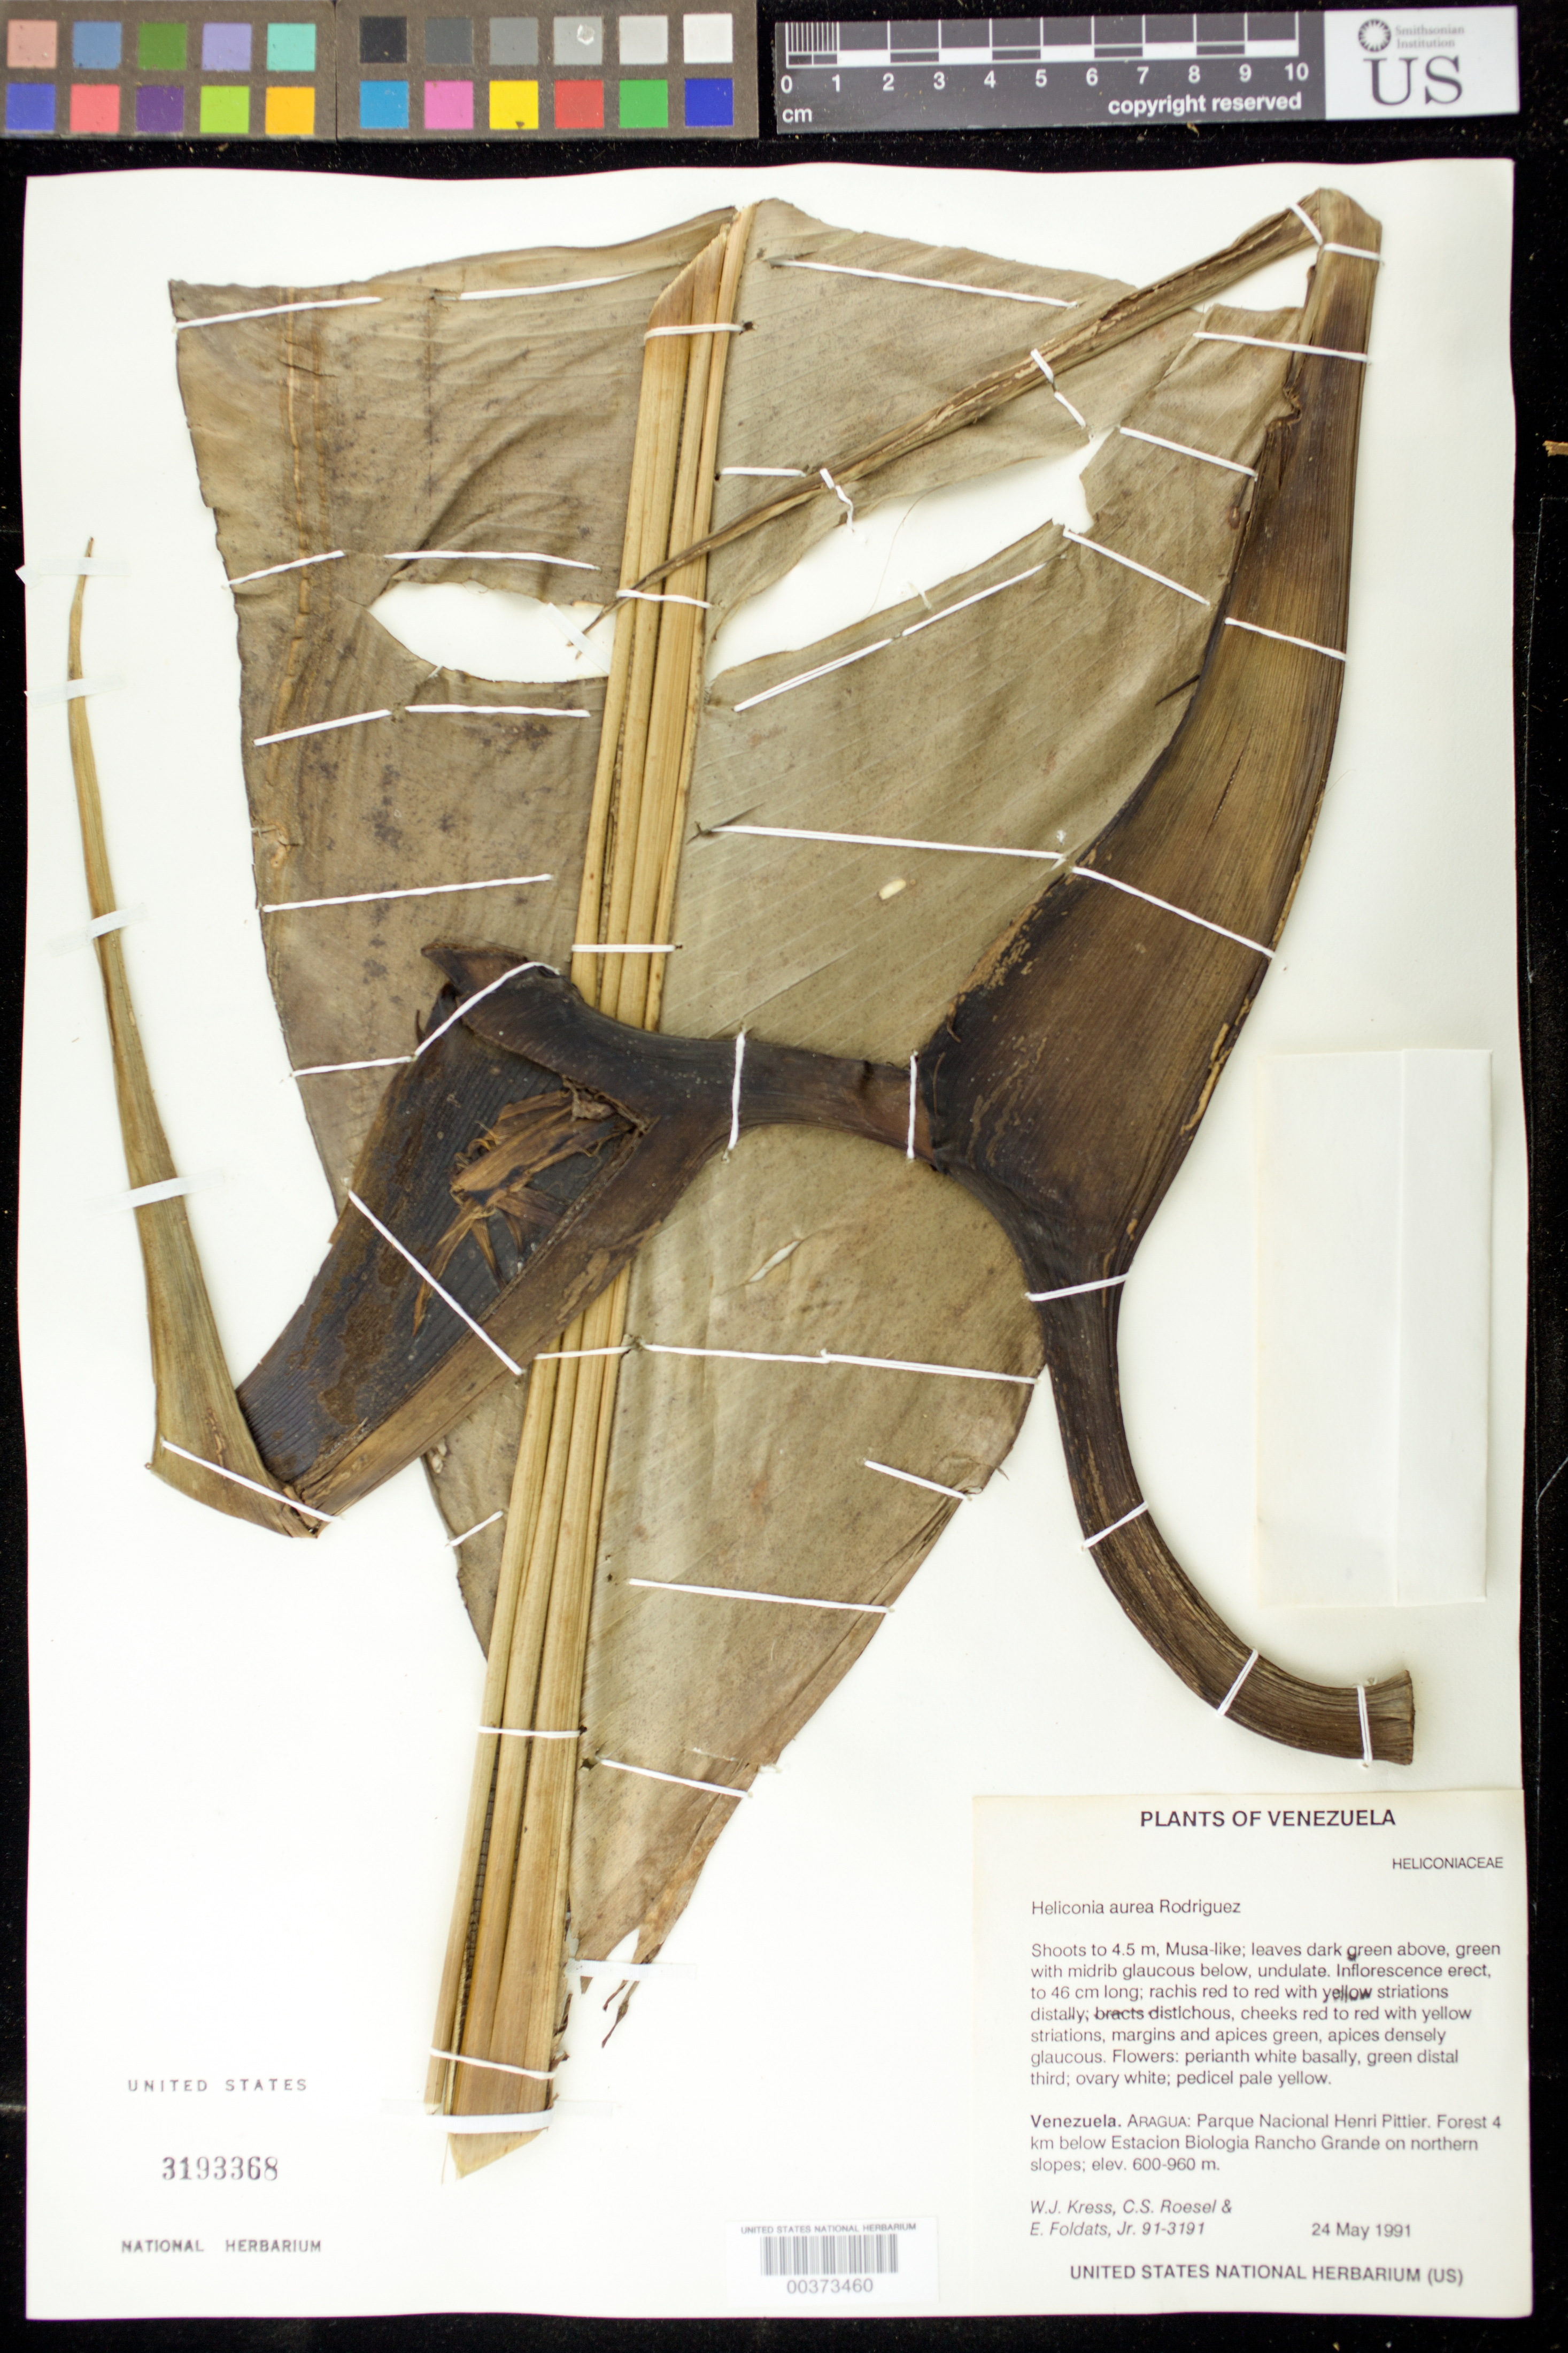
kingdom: Plantae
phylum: Tracheophyta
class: Liliopsida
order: Zingiberales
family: Heliconiaceae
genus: Heliconia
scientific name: Heliconia aurea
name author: G. Rodr.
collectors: W. J. Kress, C. S. Roesel & E. Foldats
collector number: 91-3191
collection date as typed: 24 May 1991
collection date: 1991-05-24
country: Venezuela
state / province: Aragua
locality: Parque nacional henri pittier; forest 4 km below estacion biologia rancho grande on northern slopes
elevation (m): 600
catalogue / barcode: US 3193368